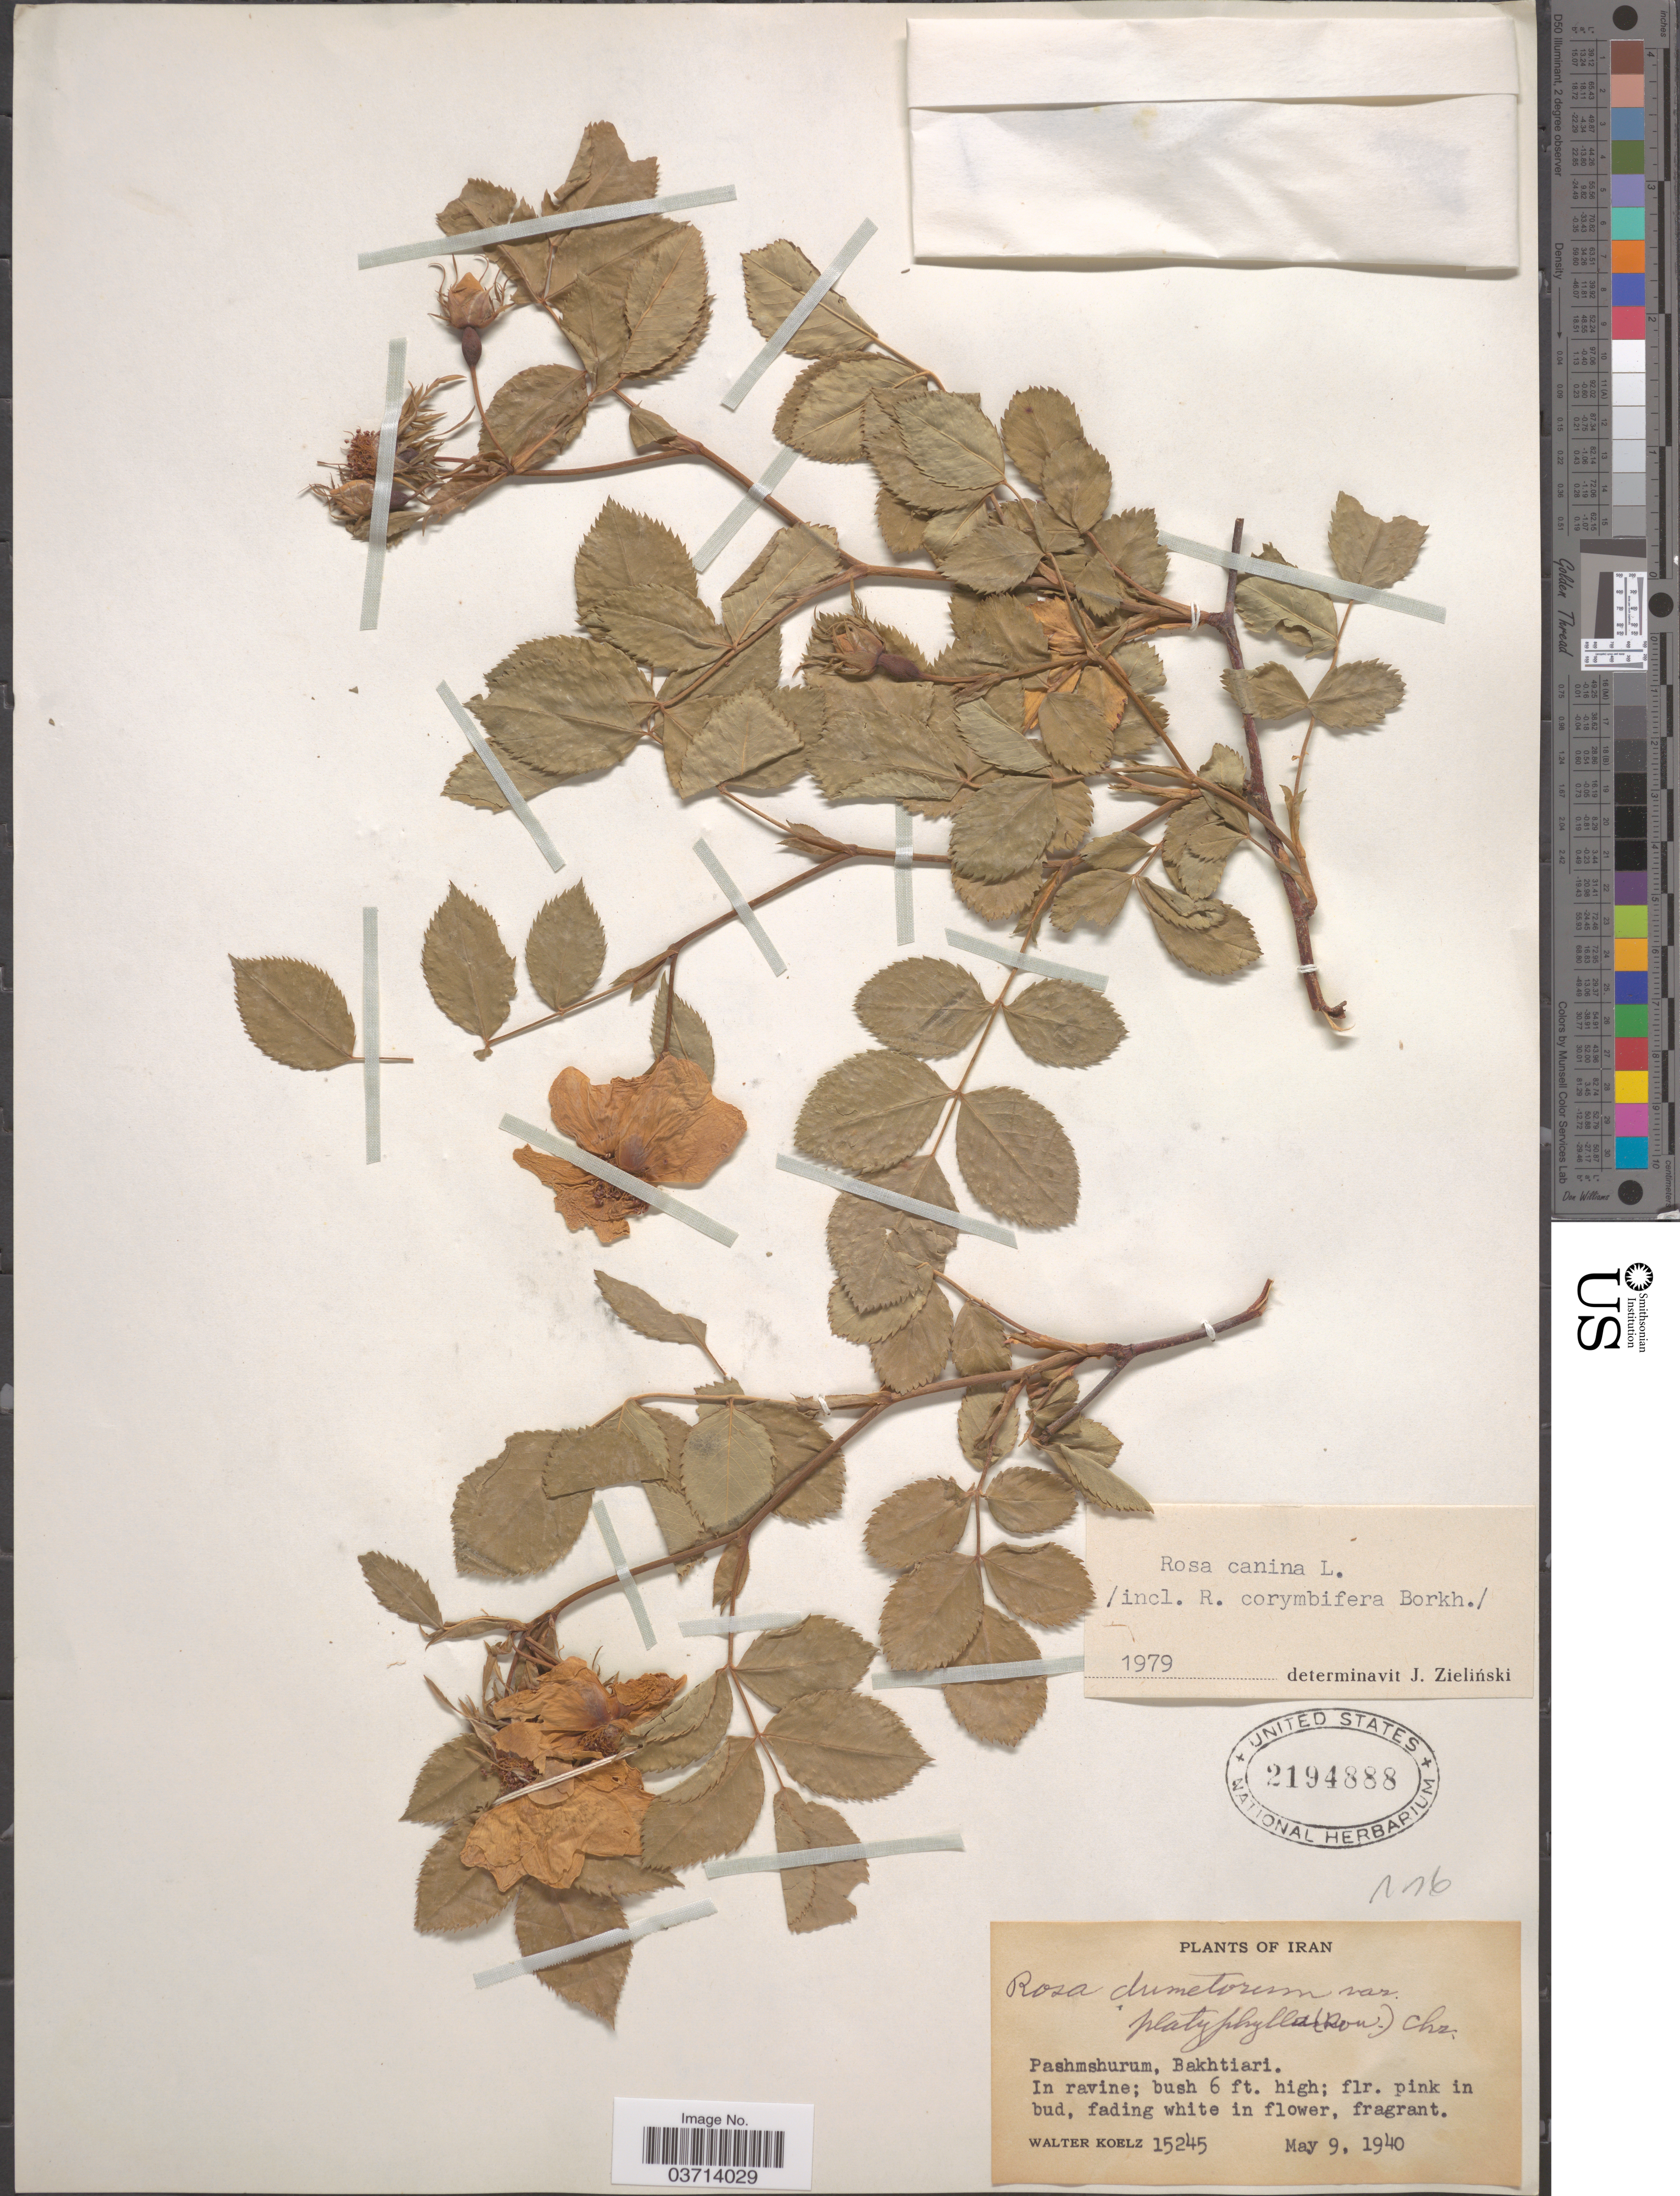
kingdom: Plantae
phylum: Tracheophyta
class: Magnoliopsida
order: Rosales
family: Rosaceae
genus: Rosa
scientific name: Rosa canina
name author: L.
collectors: W. N. Koelz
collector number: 15245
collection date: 1940-05-09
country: Iran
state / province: Chahar Mahaal and Bakhtiari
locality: Pashmshurum, Bakhtiari.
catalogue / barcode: US 2194888